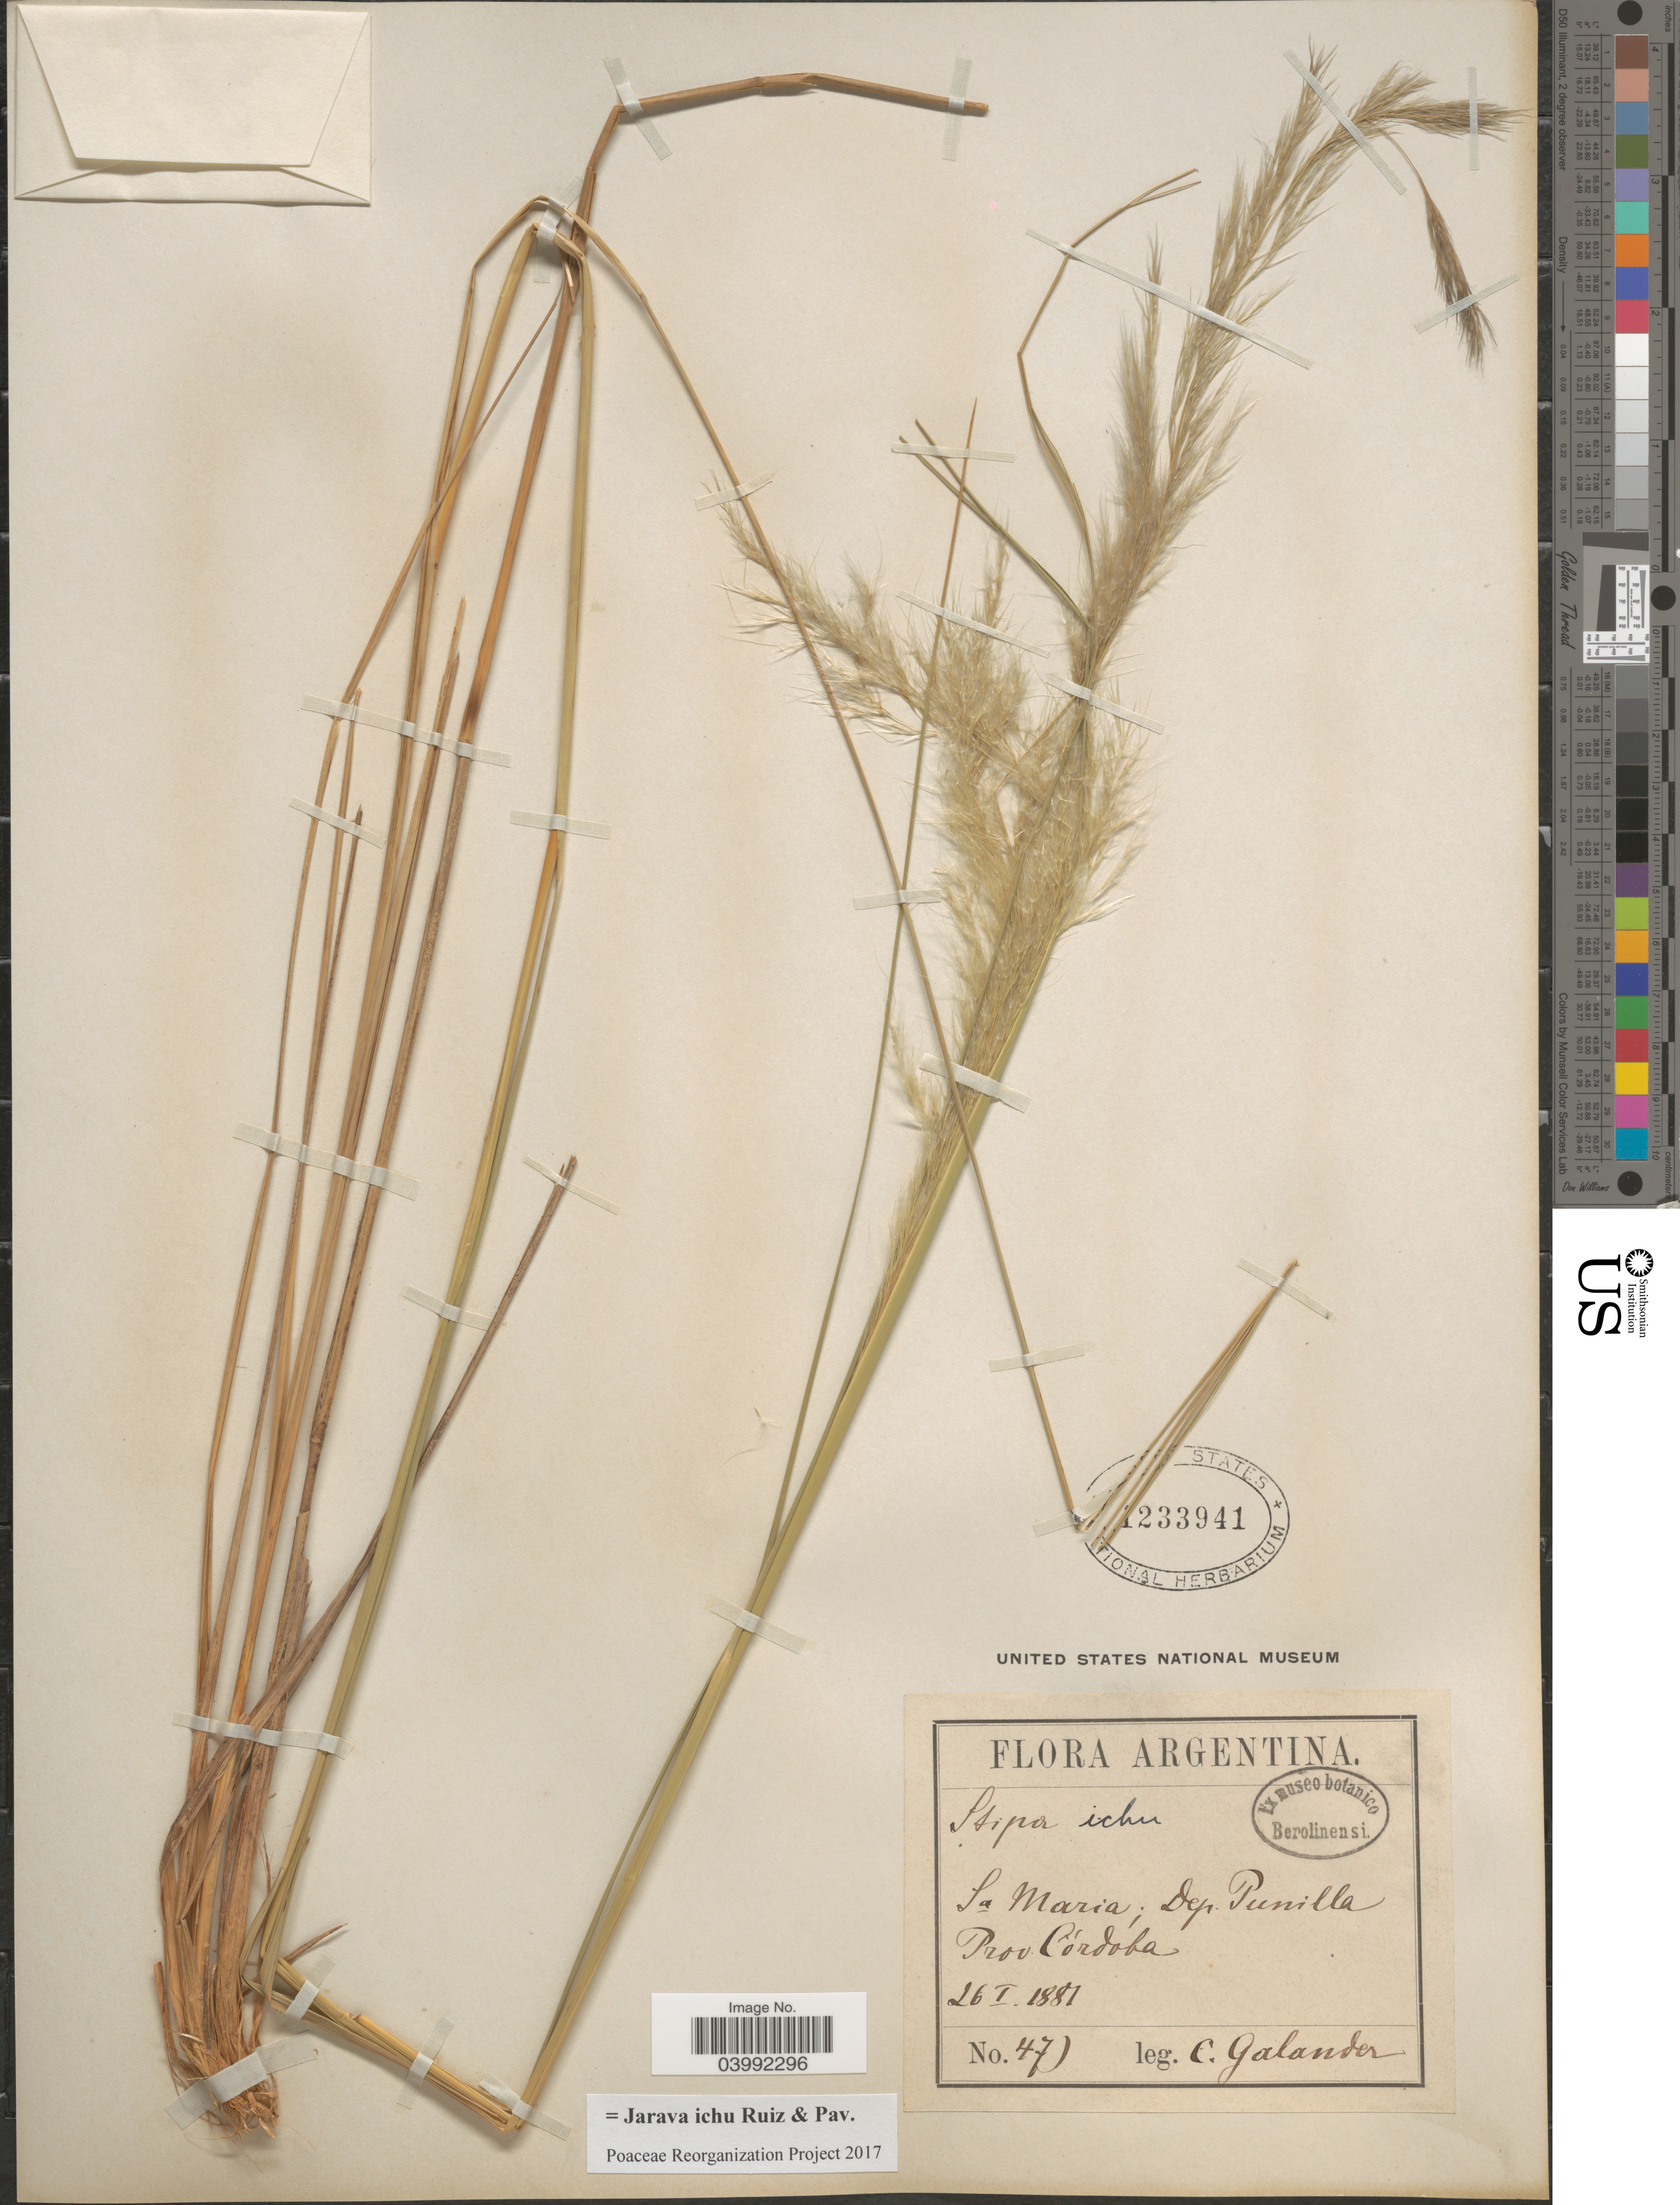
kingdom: Plantae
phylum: Tracheophyta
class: Liliopsida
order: Poales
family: Poaceae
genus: Jarava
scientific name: Jarava ichu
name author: Ruiz & Pav.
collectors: C. Galander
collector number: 471*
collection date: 1887-01-26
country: Argentina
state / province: Cordoba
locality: Sa Maria; Dep. Punilla.